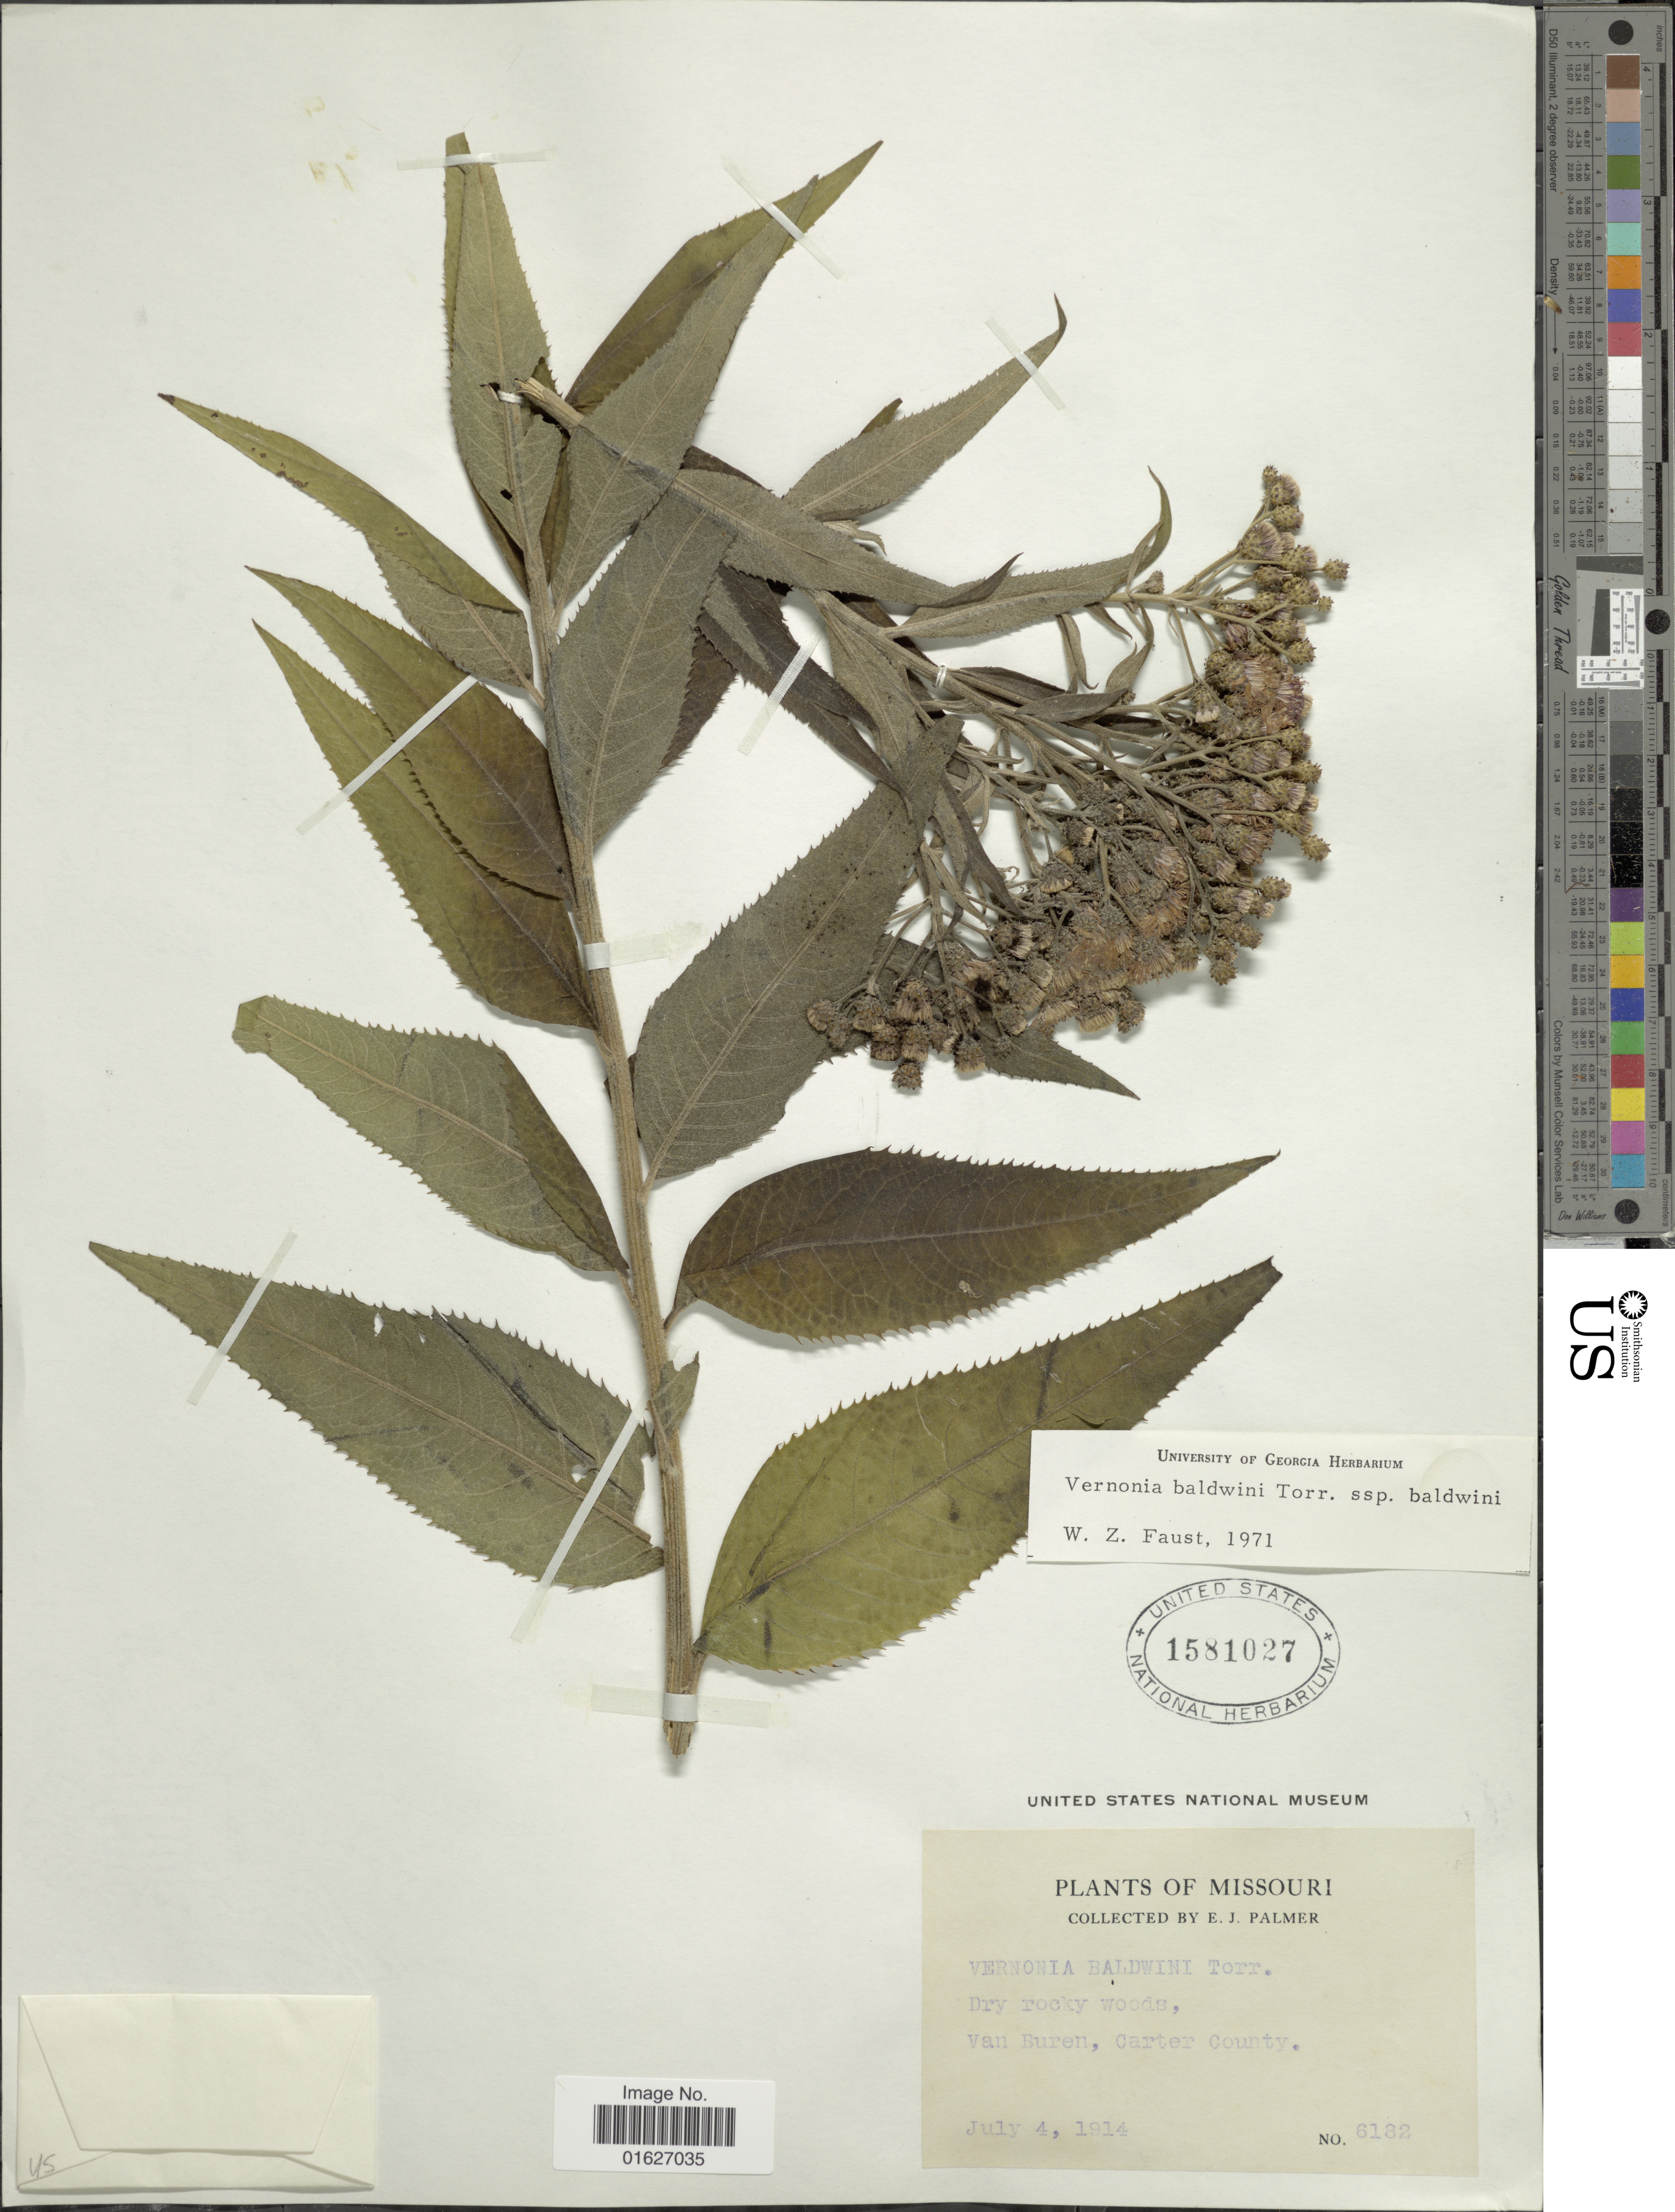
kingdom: Plantae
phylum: Tracheophyta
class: Magnoliopsida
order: Asterales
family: Asteraceae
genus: Vernonia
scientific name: Vernonia baldwinii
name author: Torr.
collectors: E. J. Palmer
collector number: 6182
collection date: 1914-07-04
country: United States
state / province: Missouri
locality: Van Buren, Carter County.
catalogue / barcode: US 1581027